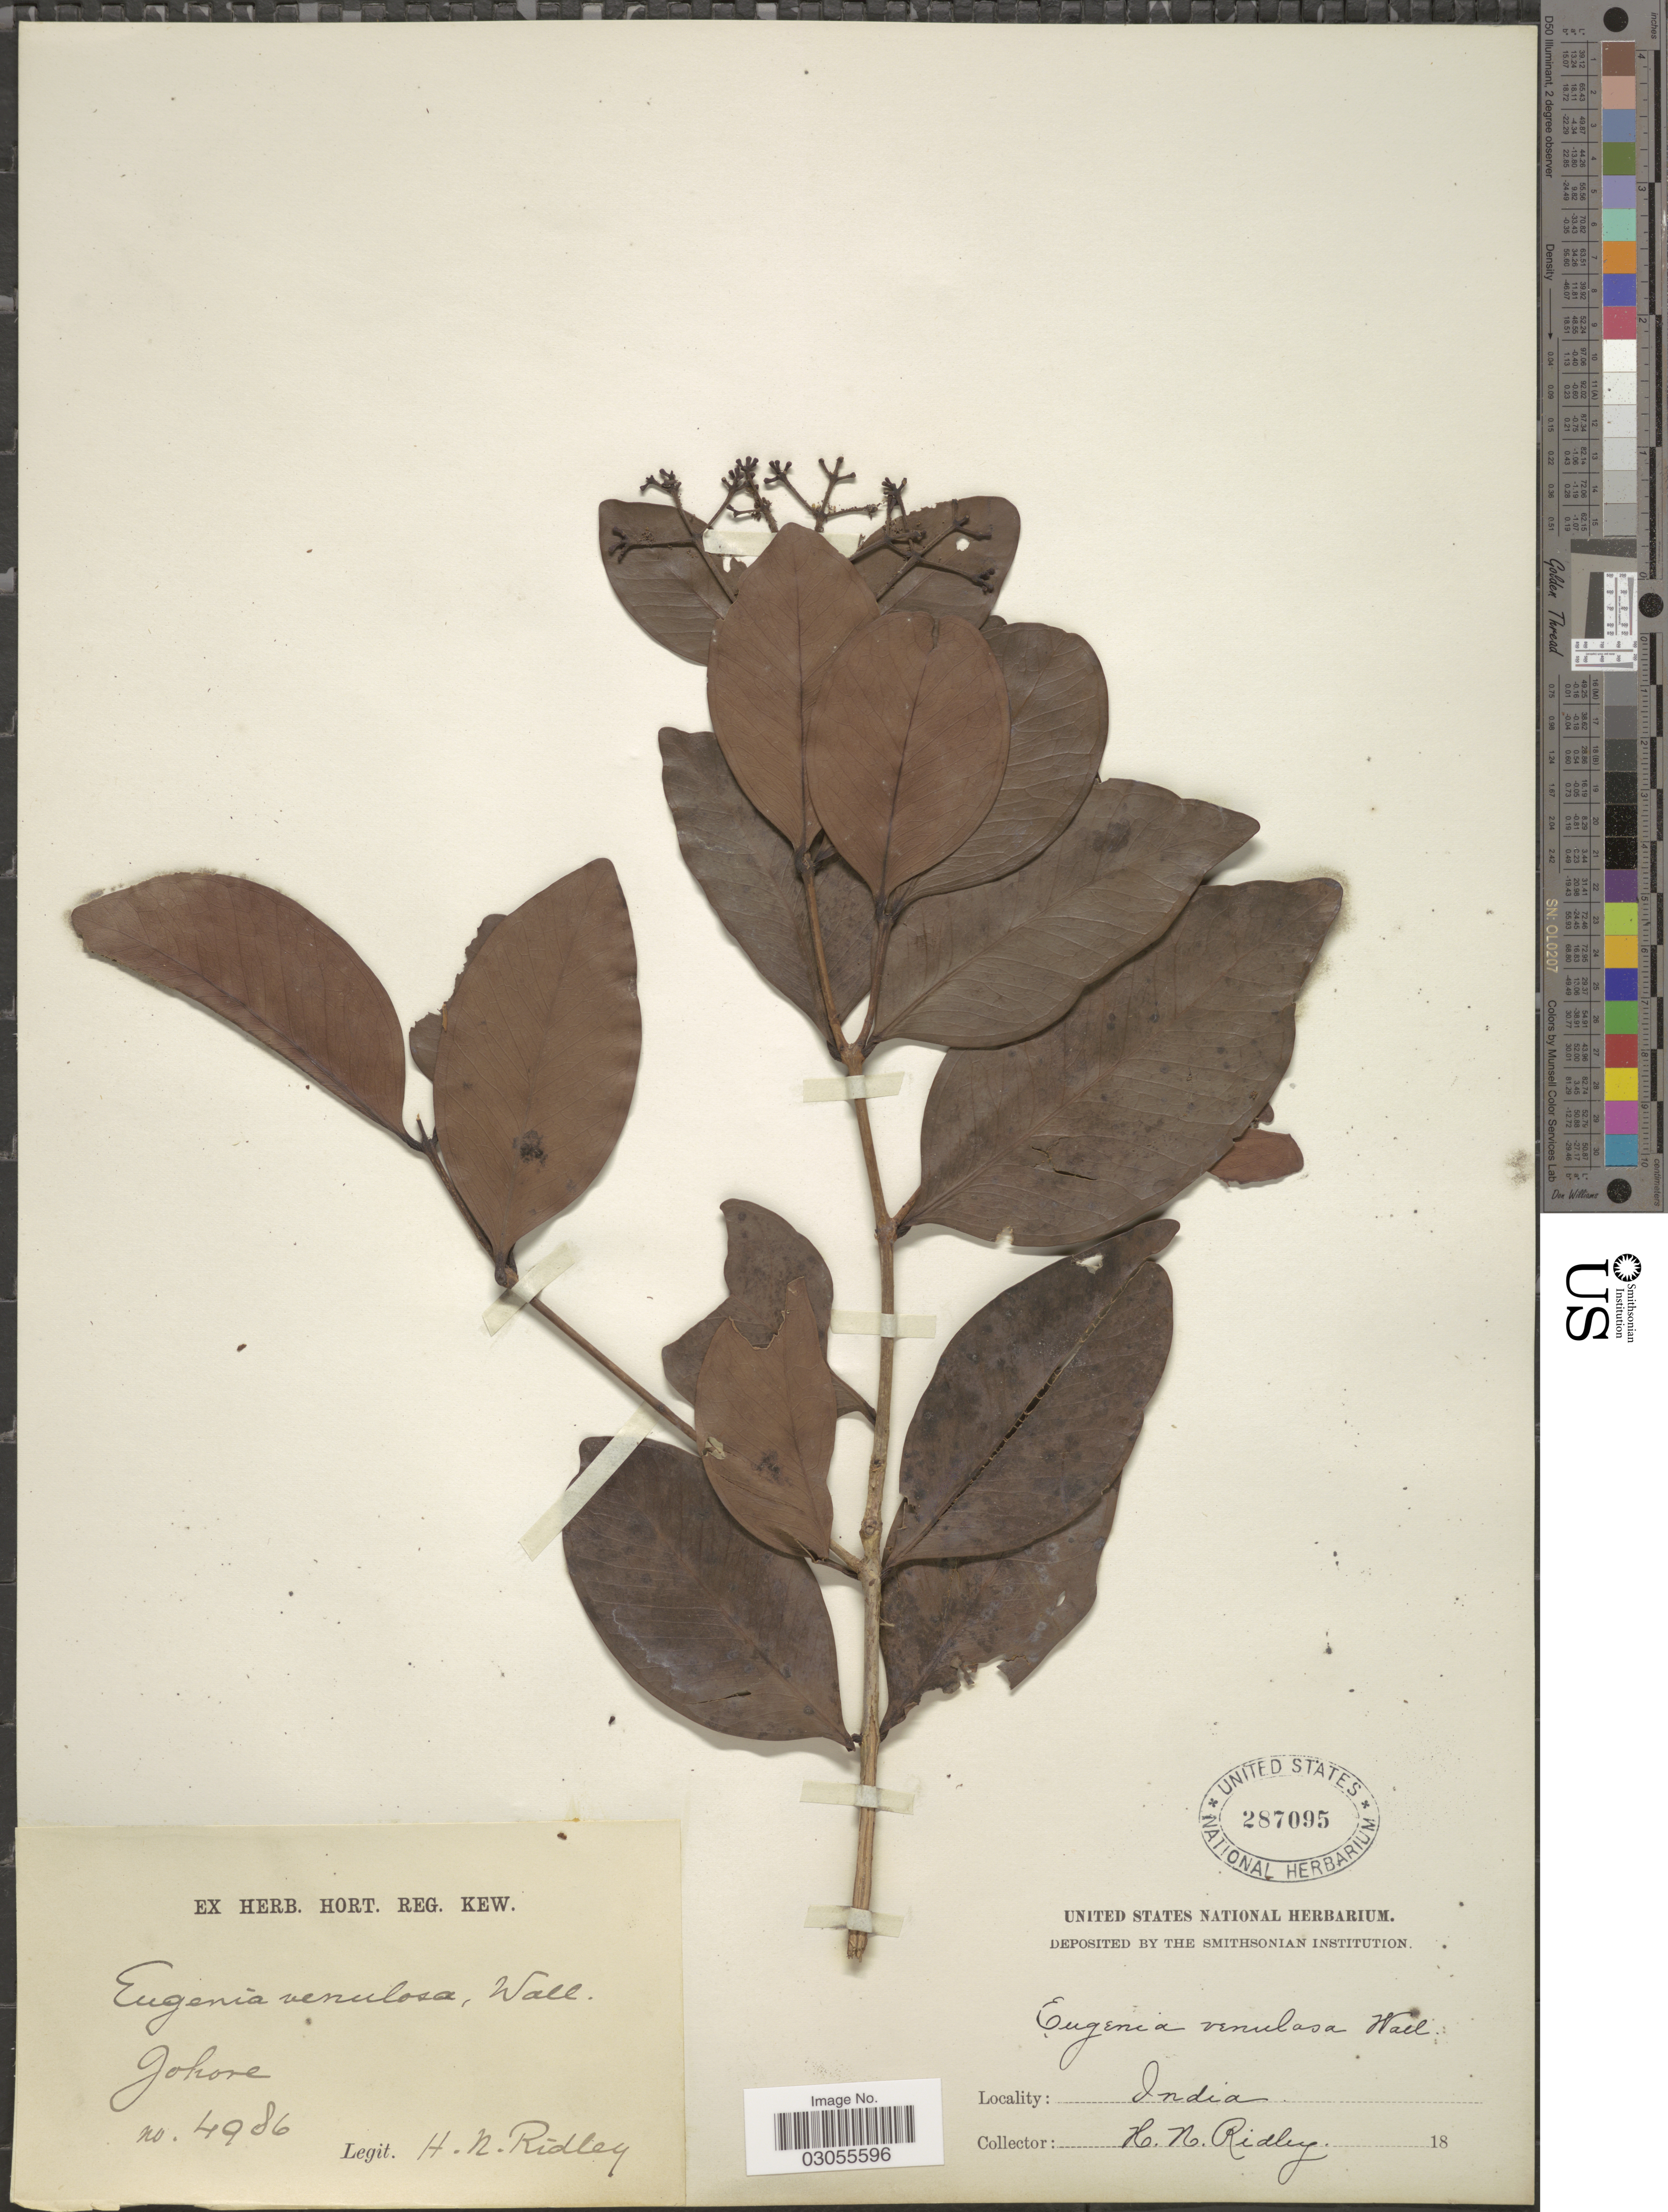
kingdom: Plantae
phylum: Tracheophyta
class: Magnoliopsida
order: Myrtales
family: Myrtaceae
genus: Syzygium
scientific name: Syzygium muelleri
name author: (Miq.) Miq.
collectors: H. N. Ridley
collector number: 4986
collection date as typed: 18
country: Malaysia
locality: Johore.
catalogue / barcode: US 287095